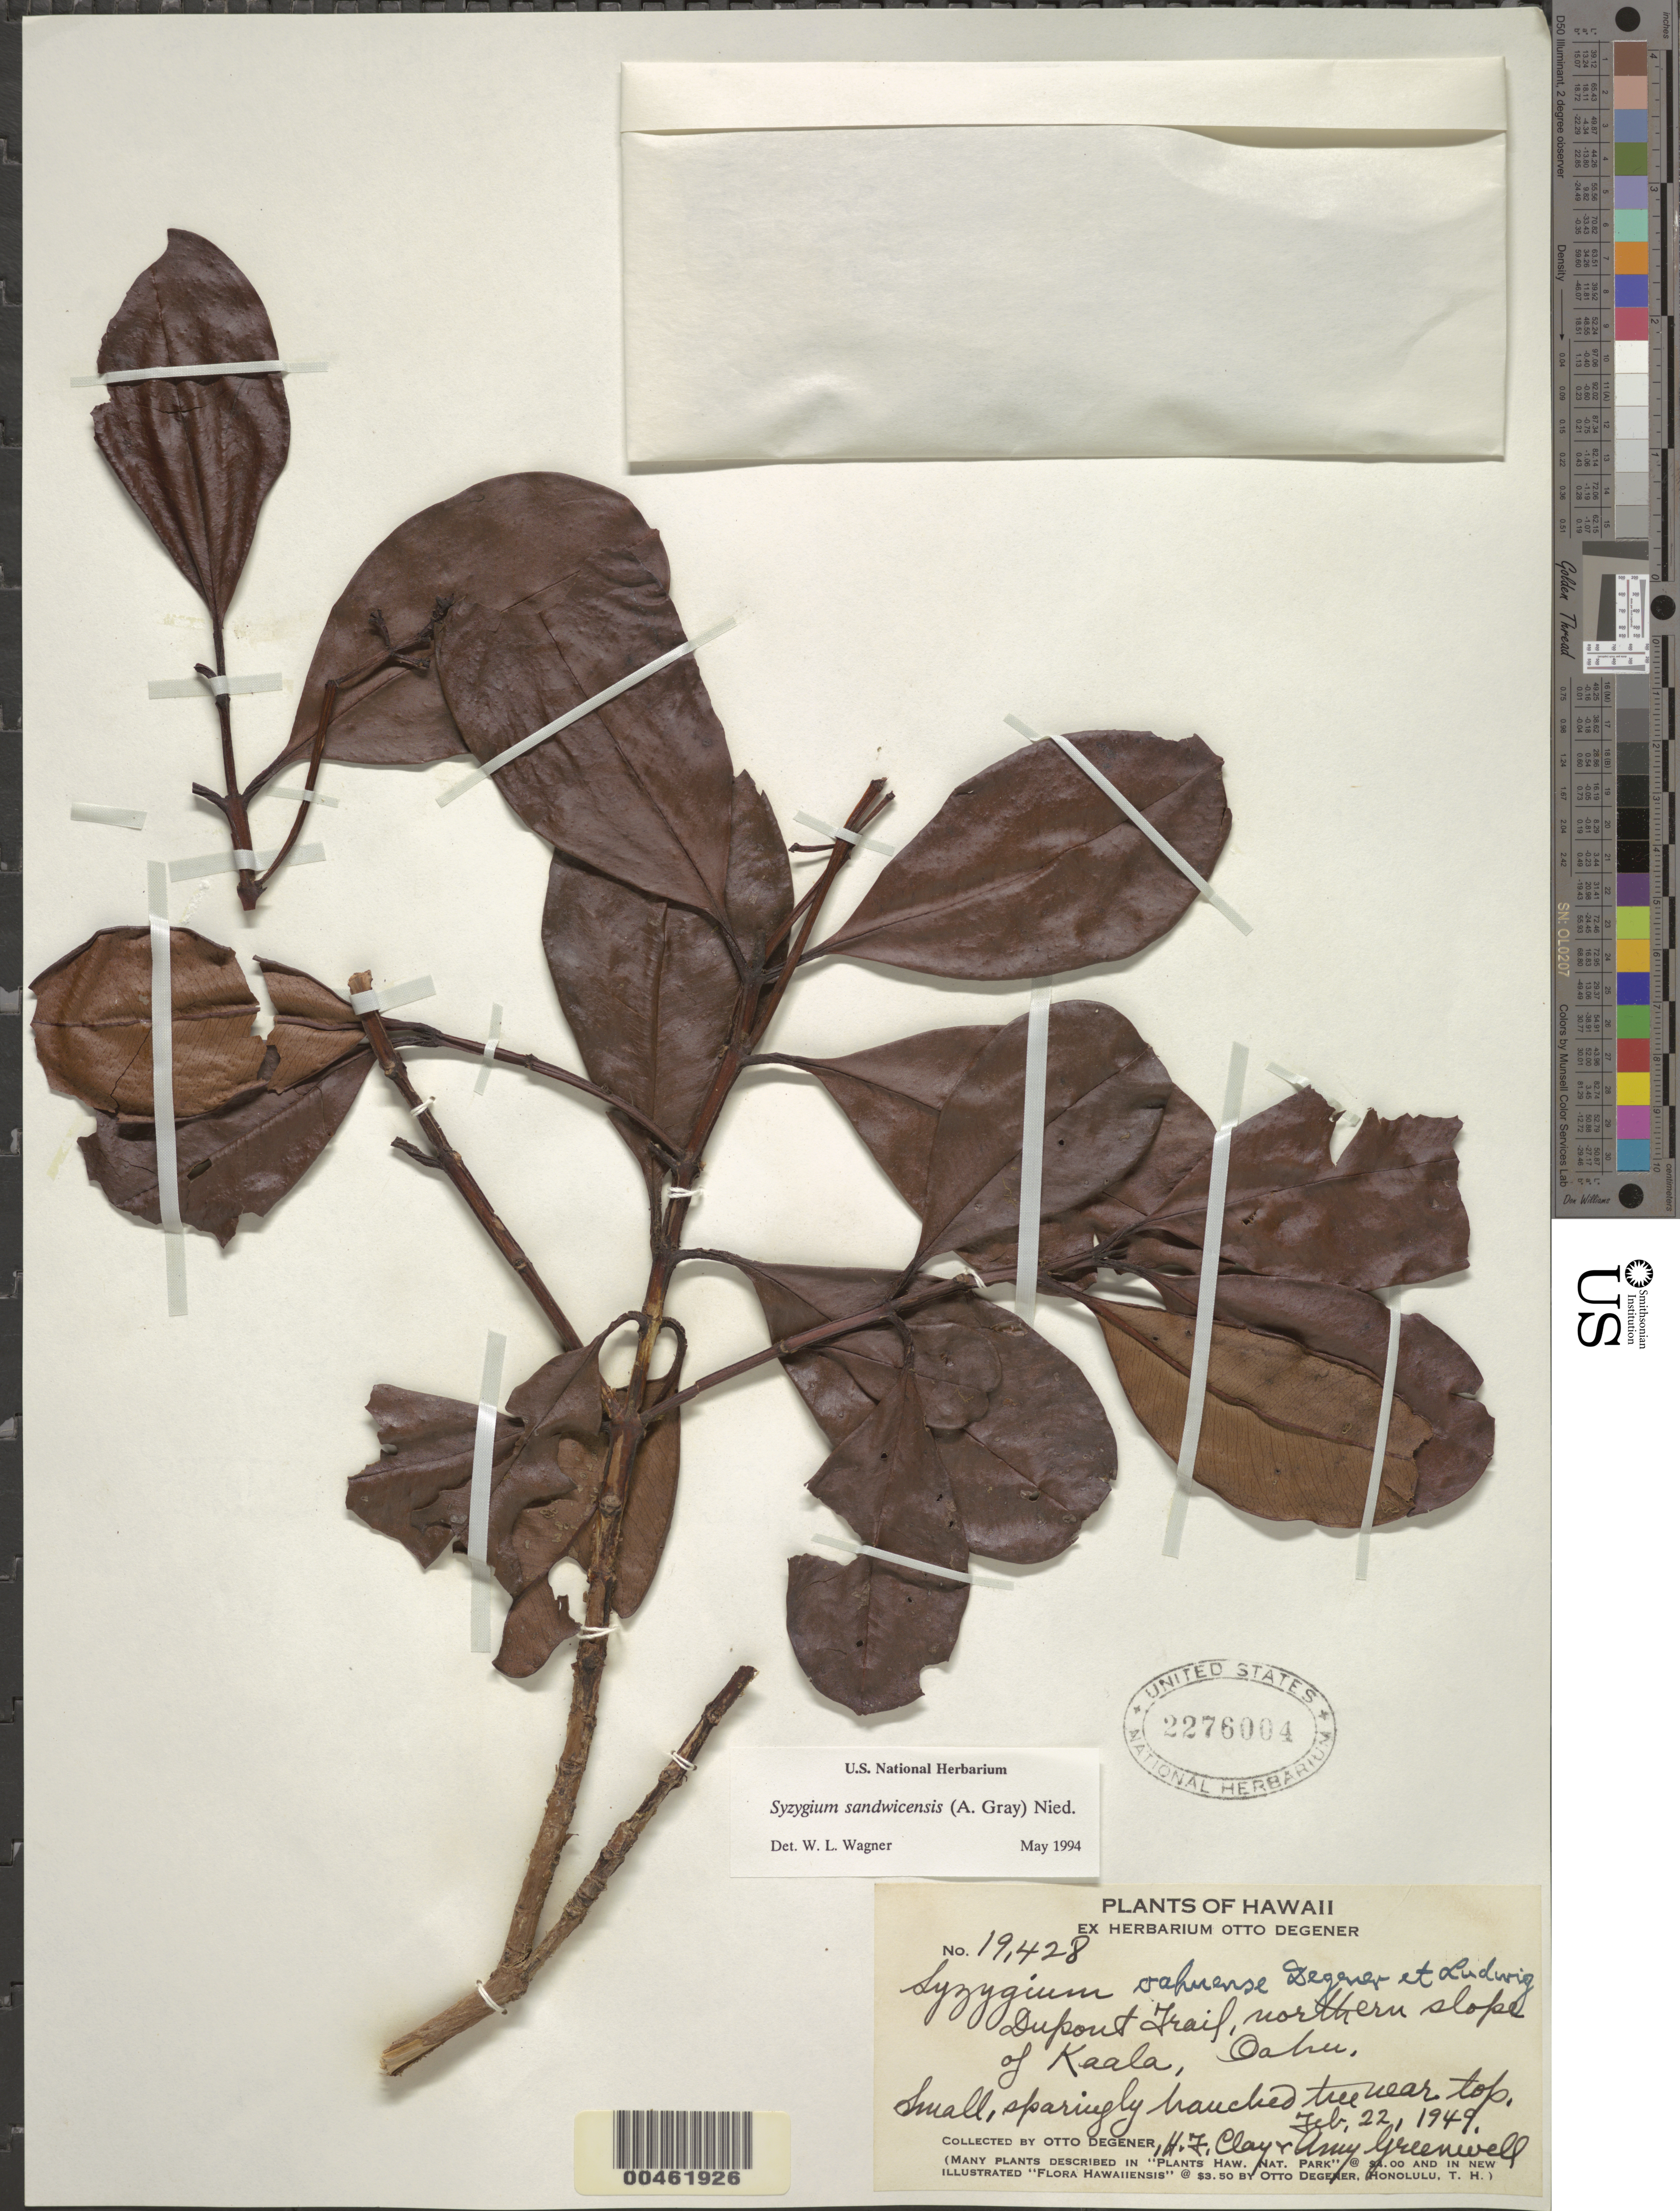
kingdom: Plantae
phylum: Tracheophyta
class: Magnoliopsida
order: Myrtales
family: Myrtaceae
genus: Syzygium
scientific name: Syzygium sandwicense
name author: (A. Gray) Müll. Stuttg.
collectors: O. Degener, H. Clay & A. B. Greenwell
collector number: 19428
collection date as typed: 22 Feb 1949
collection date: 1949-02-22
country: United States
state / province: Hawaii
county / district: Honolulu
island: Oahu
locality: Dupont Trail, northern slope of Kaala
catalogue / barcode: US 2276004